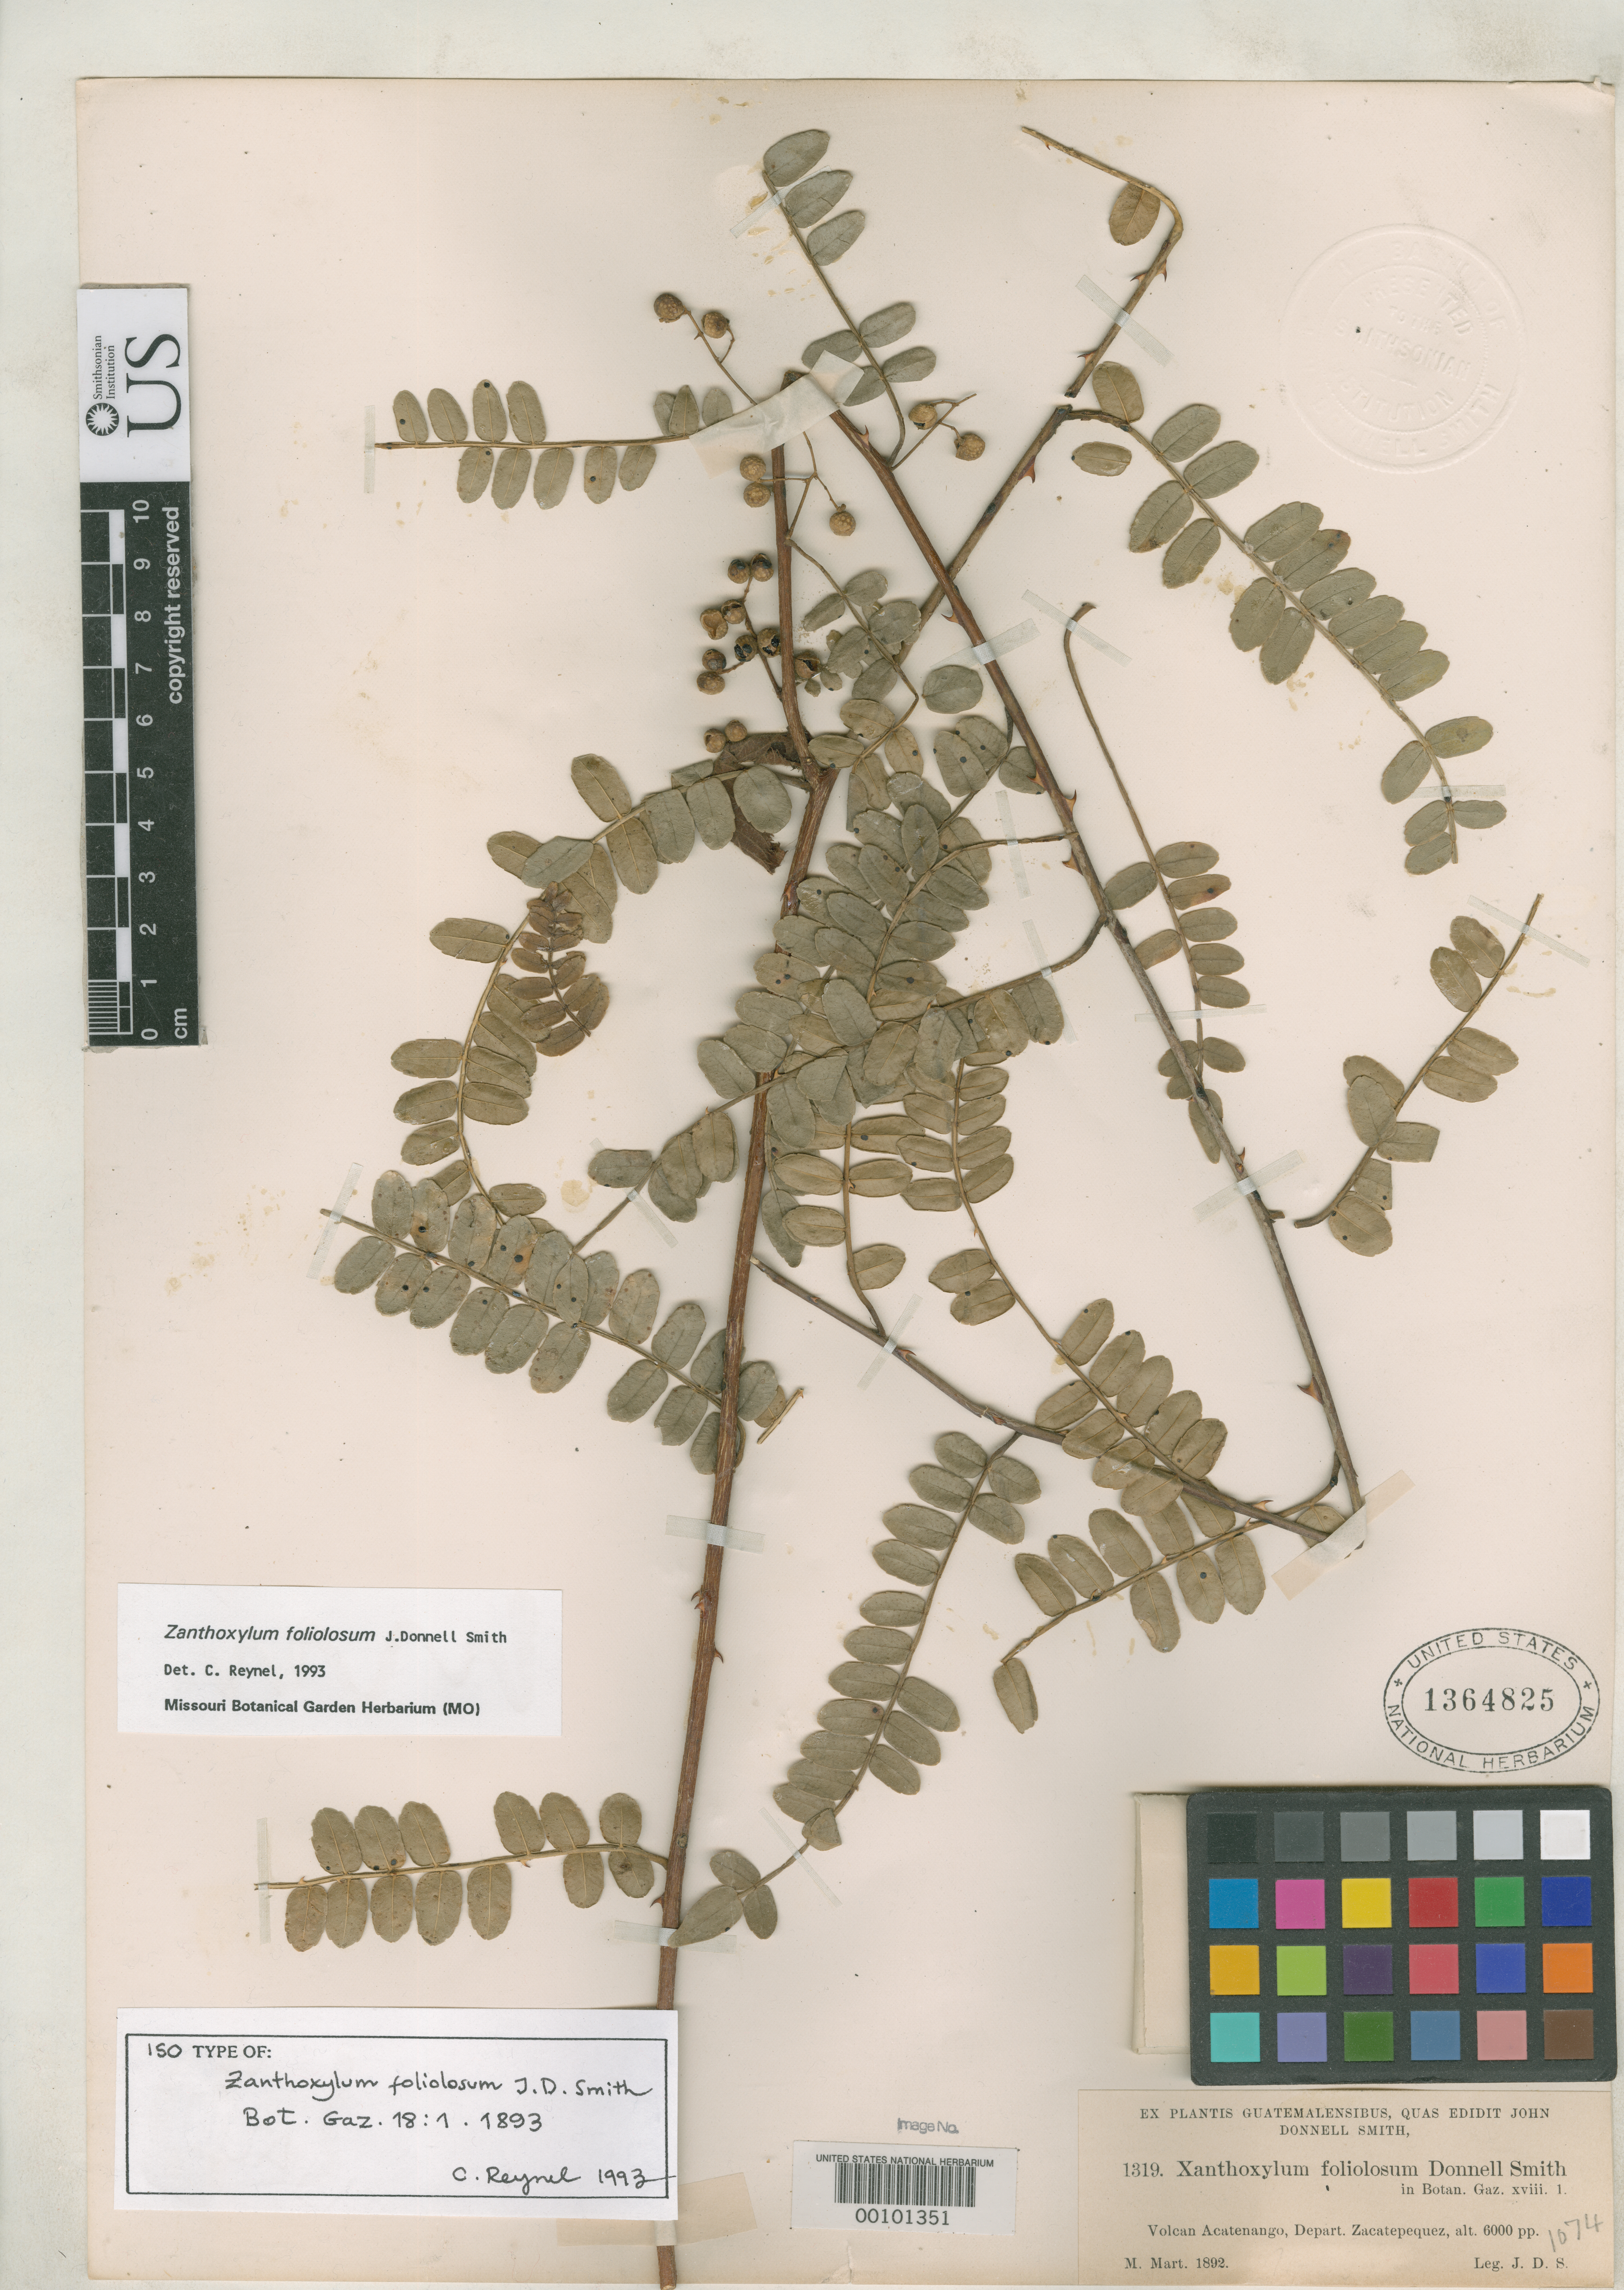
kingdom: Plantae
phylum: Tracheophyta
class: Magnoliopsida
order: Sapindales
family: Rutaceae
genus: Zanthoxylum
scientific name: Zanthoxylum foliolosum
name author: Donn. Sm.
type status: Holotype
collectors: J. Donnell Smith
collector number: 1319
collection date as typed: Mar 1892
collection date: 1892-03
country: Guatemala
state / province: Sacatepéquez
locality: San Rafael, Volcan Acatenango.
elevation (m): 1829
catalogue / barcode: US 1364825